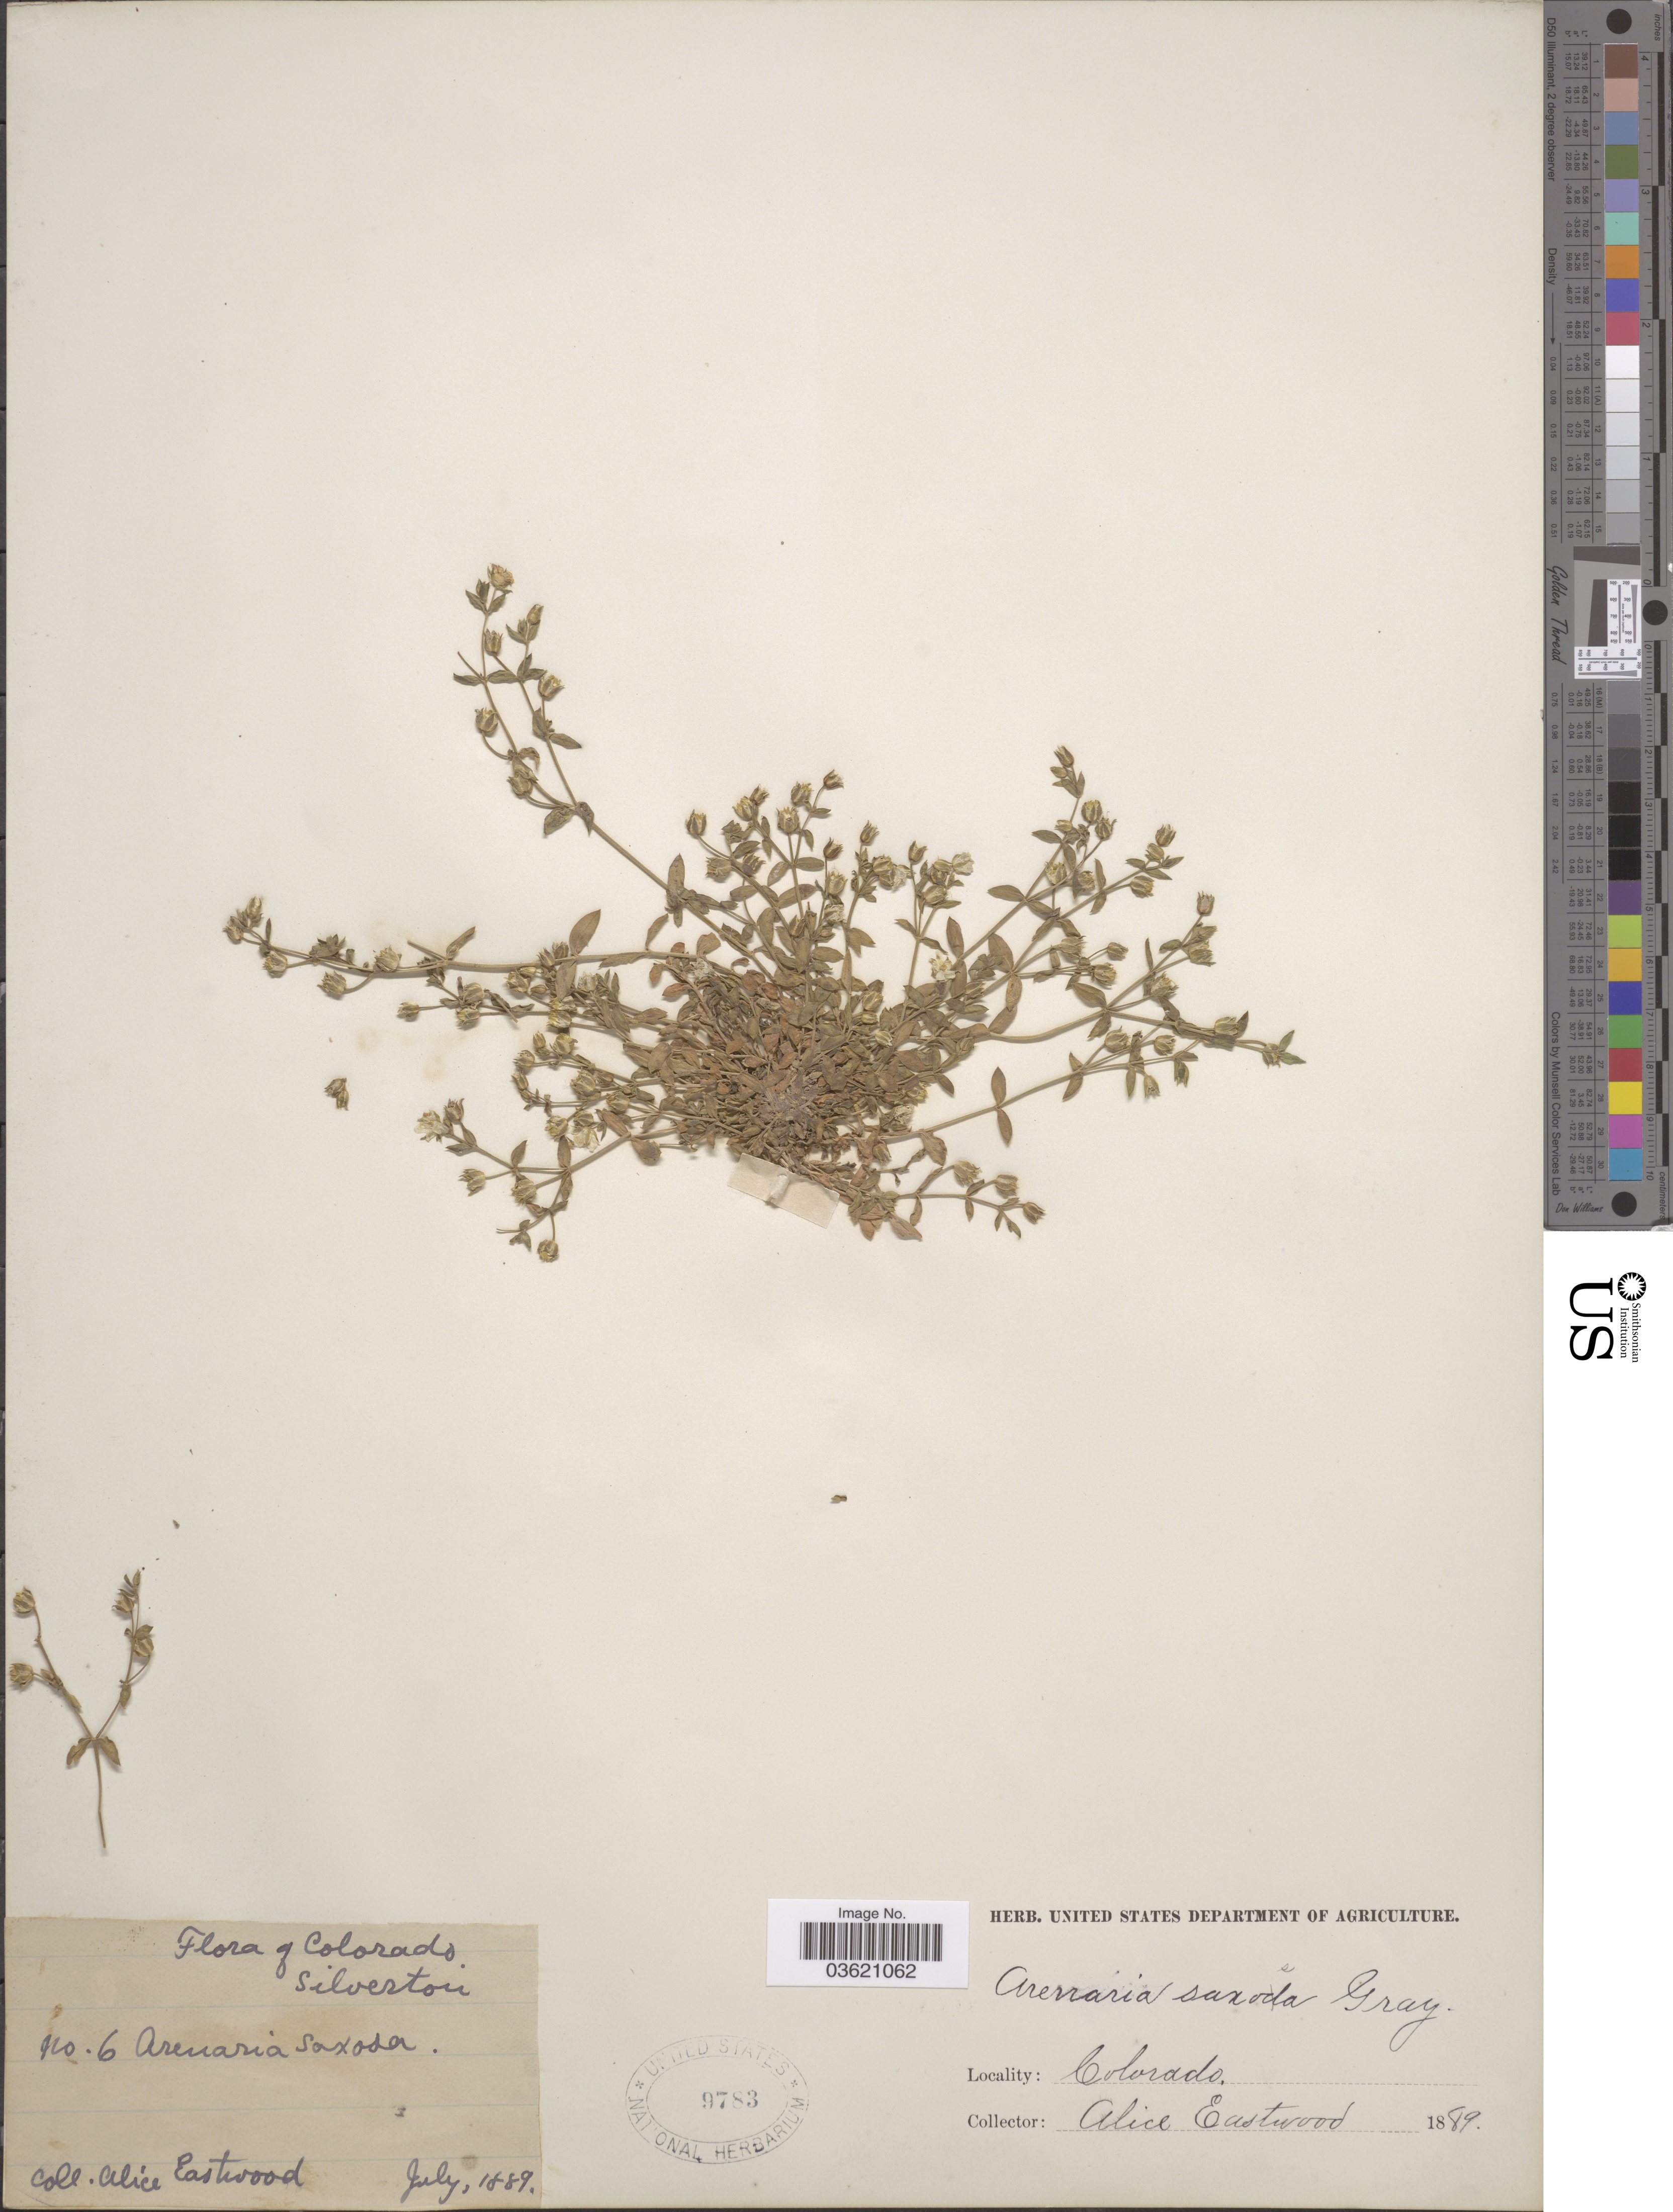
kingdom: Plantae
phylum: Tracheophyta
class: Magnoliopsida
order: Caryophyllales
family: Caryophyllaceae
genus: Arenaria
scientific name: Arenaria polycaulos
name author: Rydb.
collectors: A. Eastwood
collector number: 6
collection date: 1889-07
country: United States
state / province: Colorado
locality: Silverton.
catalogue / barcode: US 9783